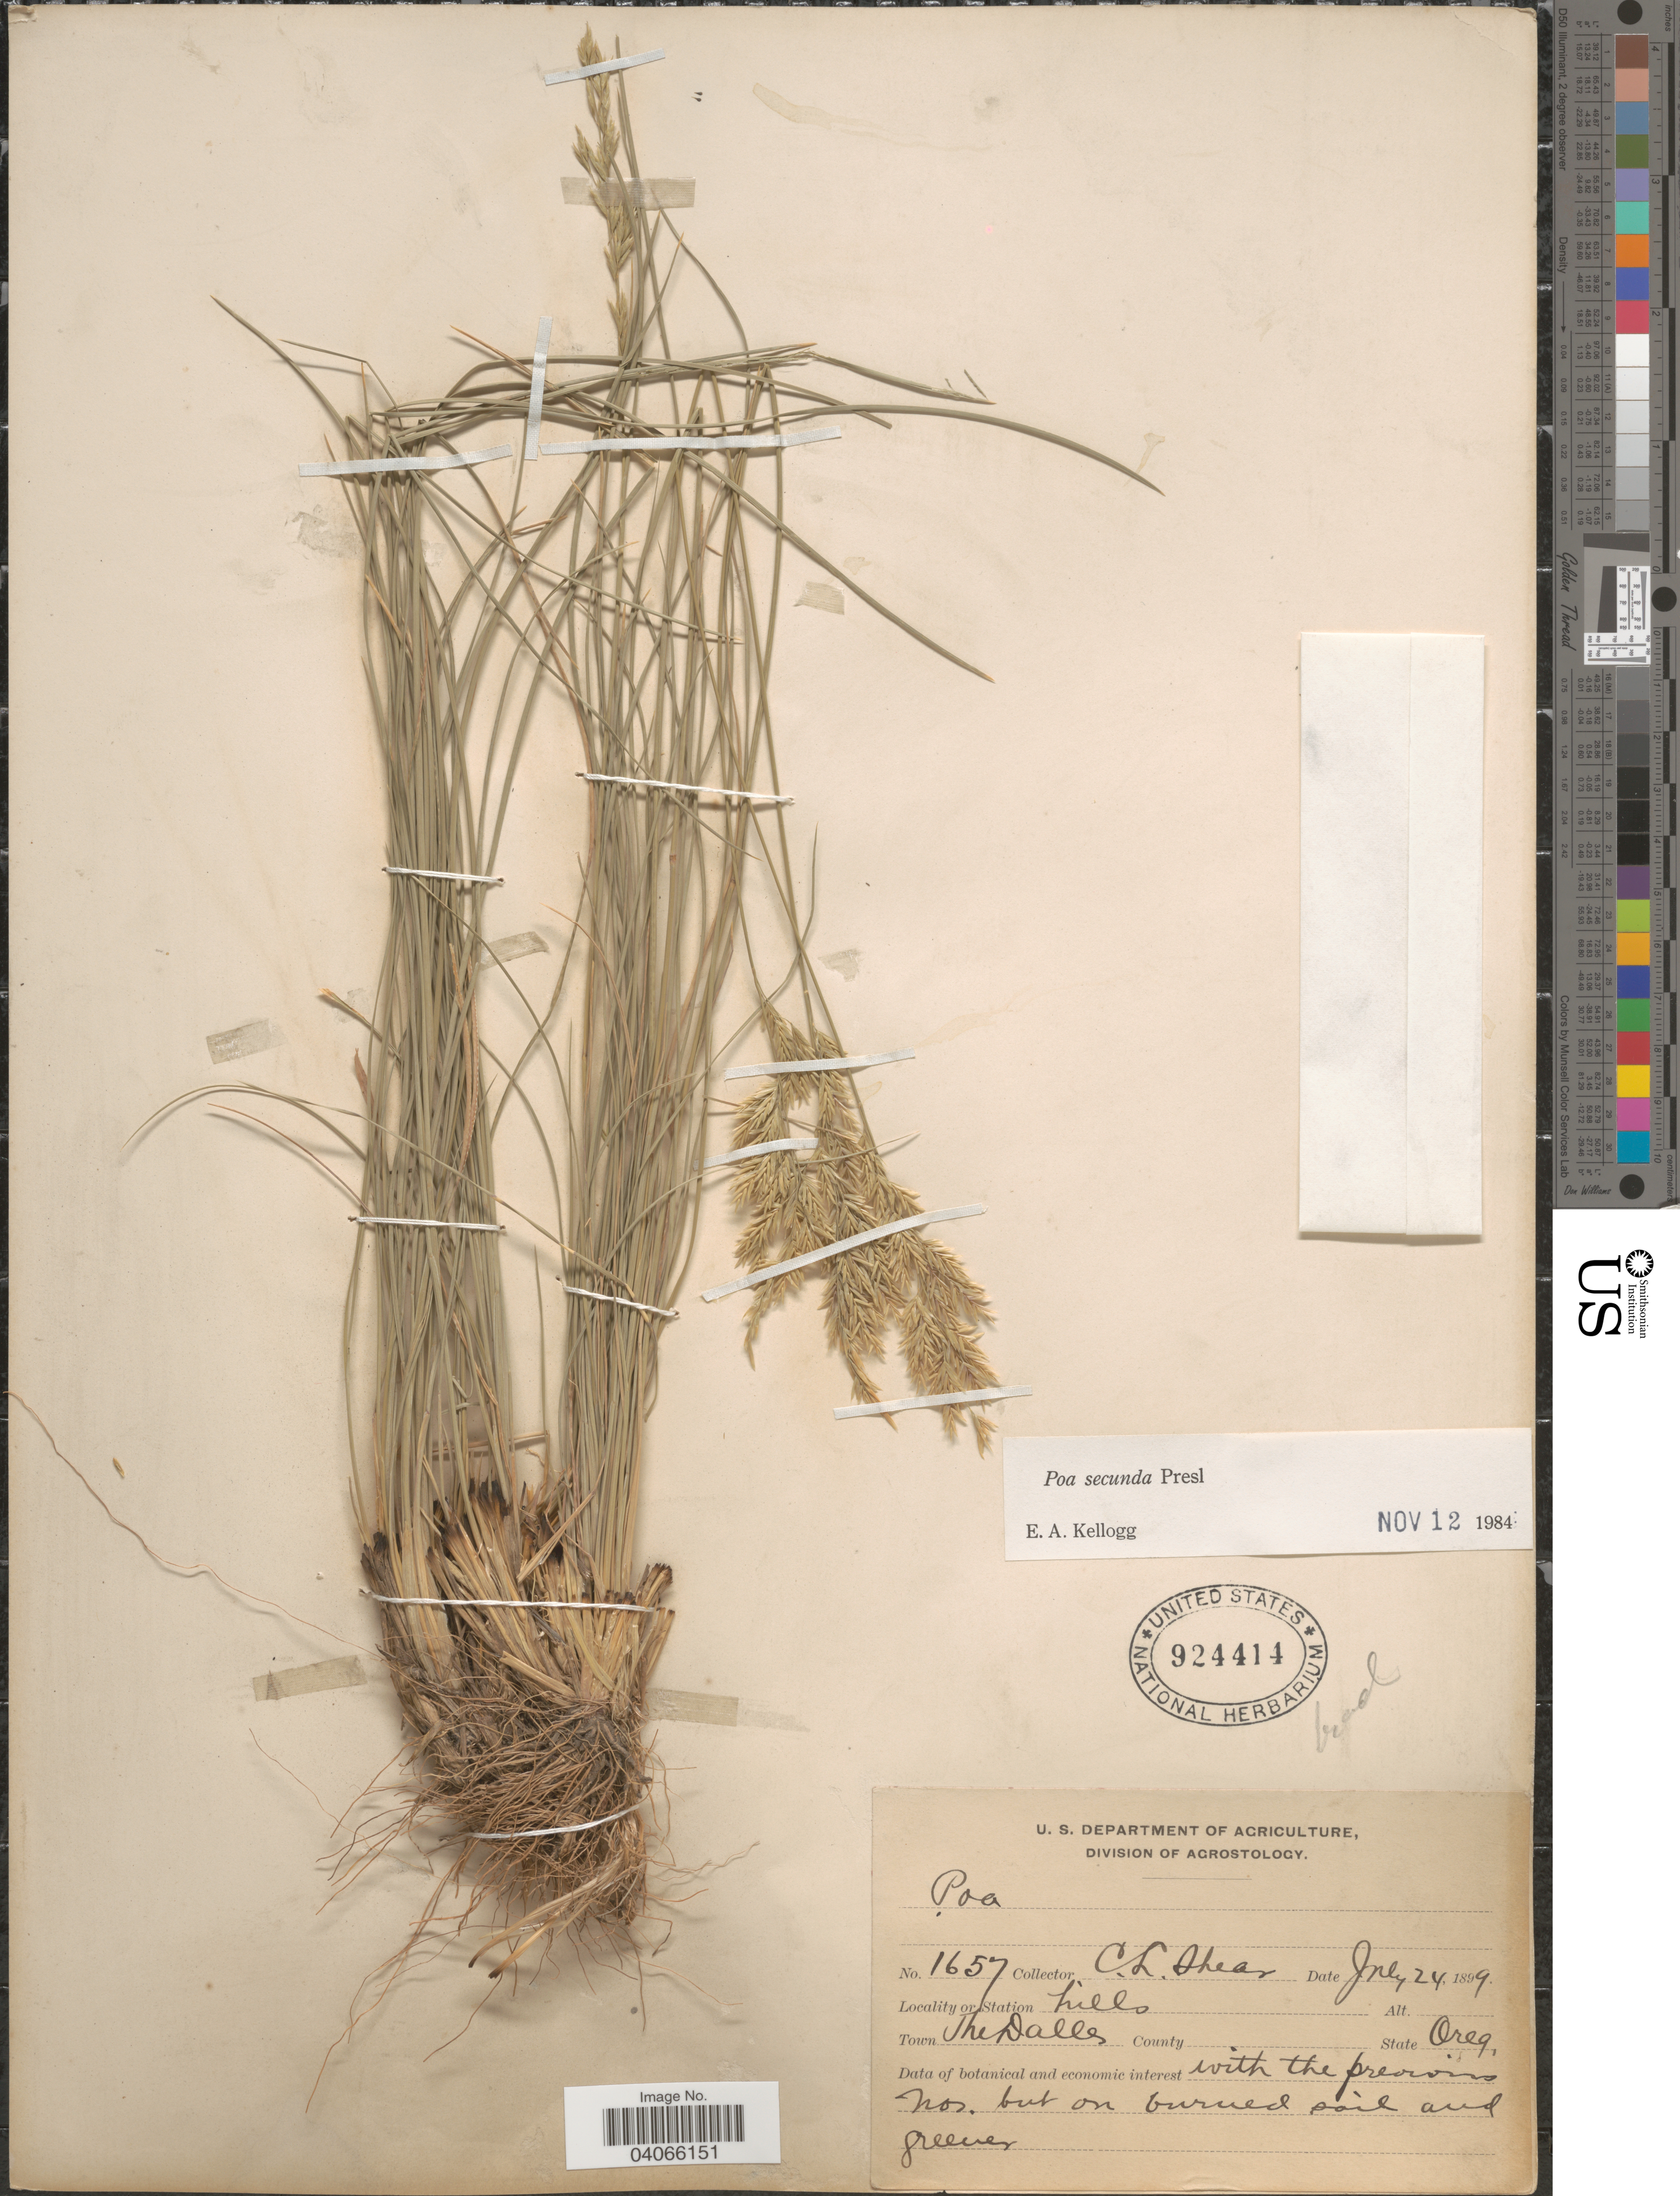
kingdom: Plantae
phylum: Tracheophyta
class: Liliopsida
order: Poales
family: Poaceae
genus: Poa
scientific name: Poa secunda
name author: J. Presl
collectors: C. L. Shear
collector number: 1657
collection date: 1899-07-24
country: United States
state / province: Oregon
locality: Hills. Town The Dalles.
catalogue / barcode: US 924414